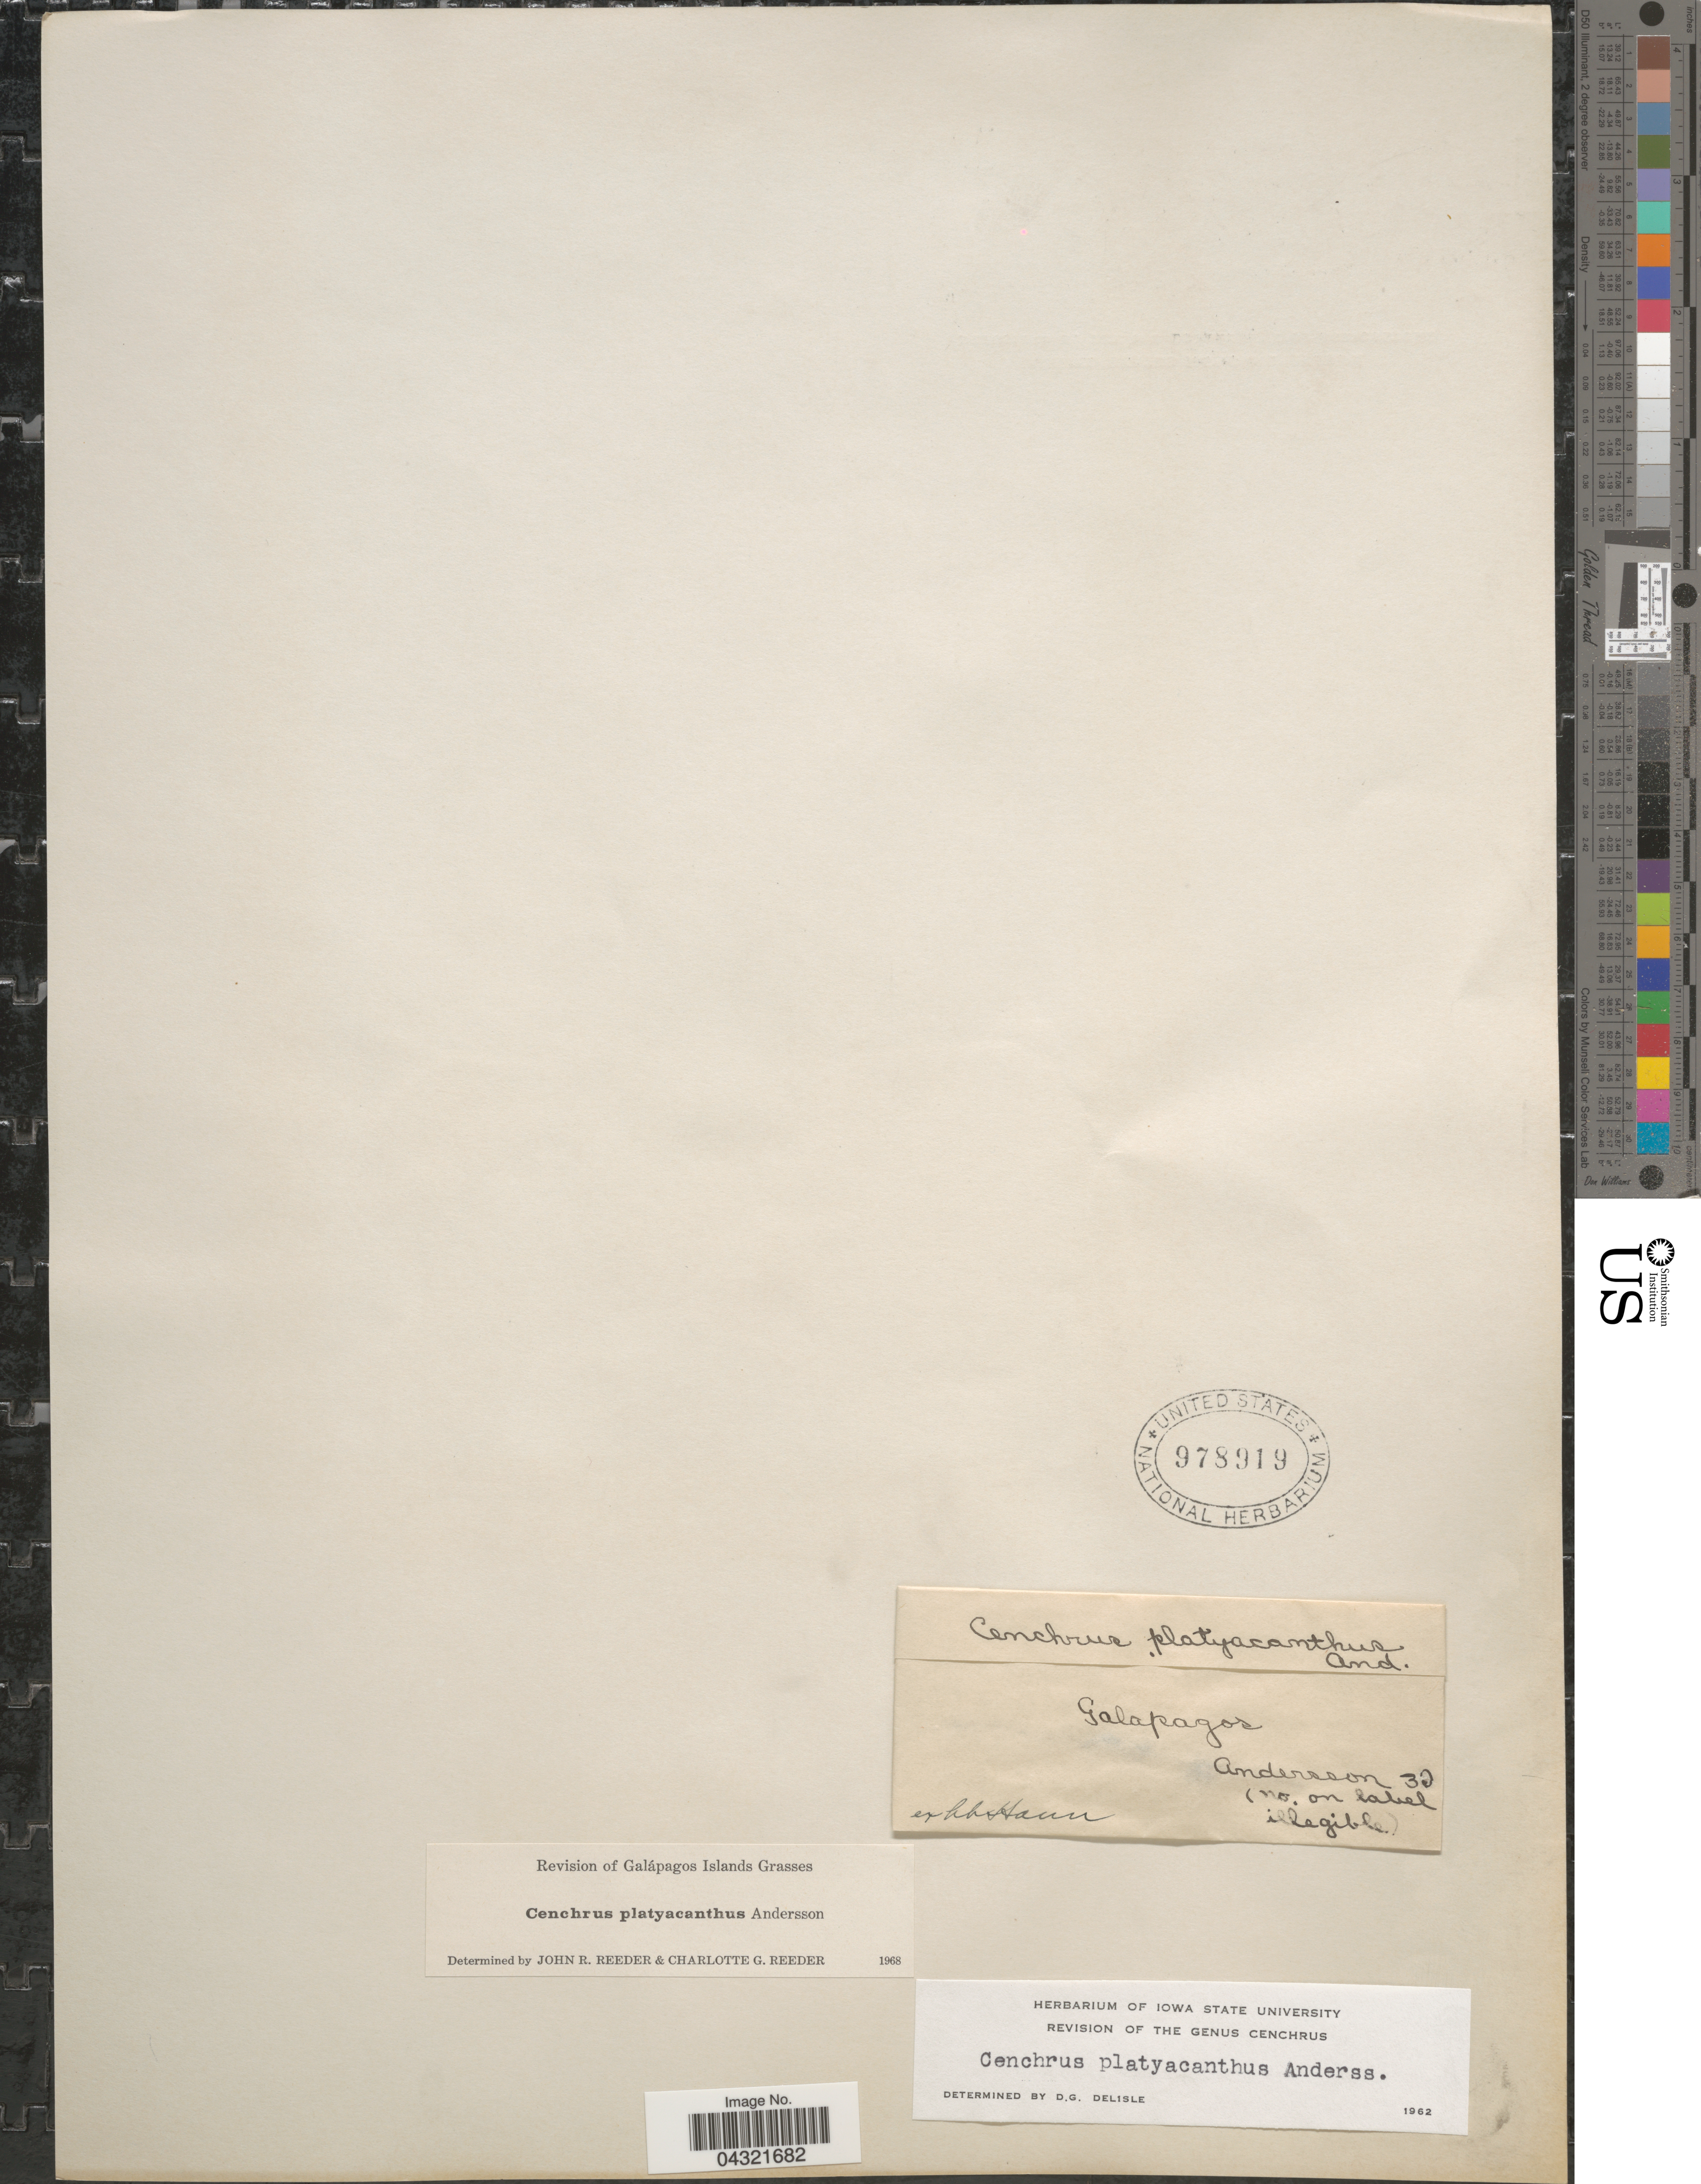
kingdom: Plantae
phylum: Tracheophyta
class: Liliopsida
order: Poales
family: Poaceae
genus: Cenchrus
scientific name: Cenchrus platyacanthus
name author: Andersson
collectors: Andersson, --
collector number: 32*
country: Ecuador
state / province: Colón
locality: Galapagos.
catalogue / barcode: US 978919